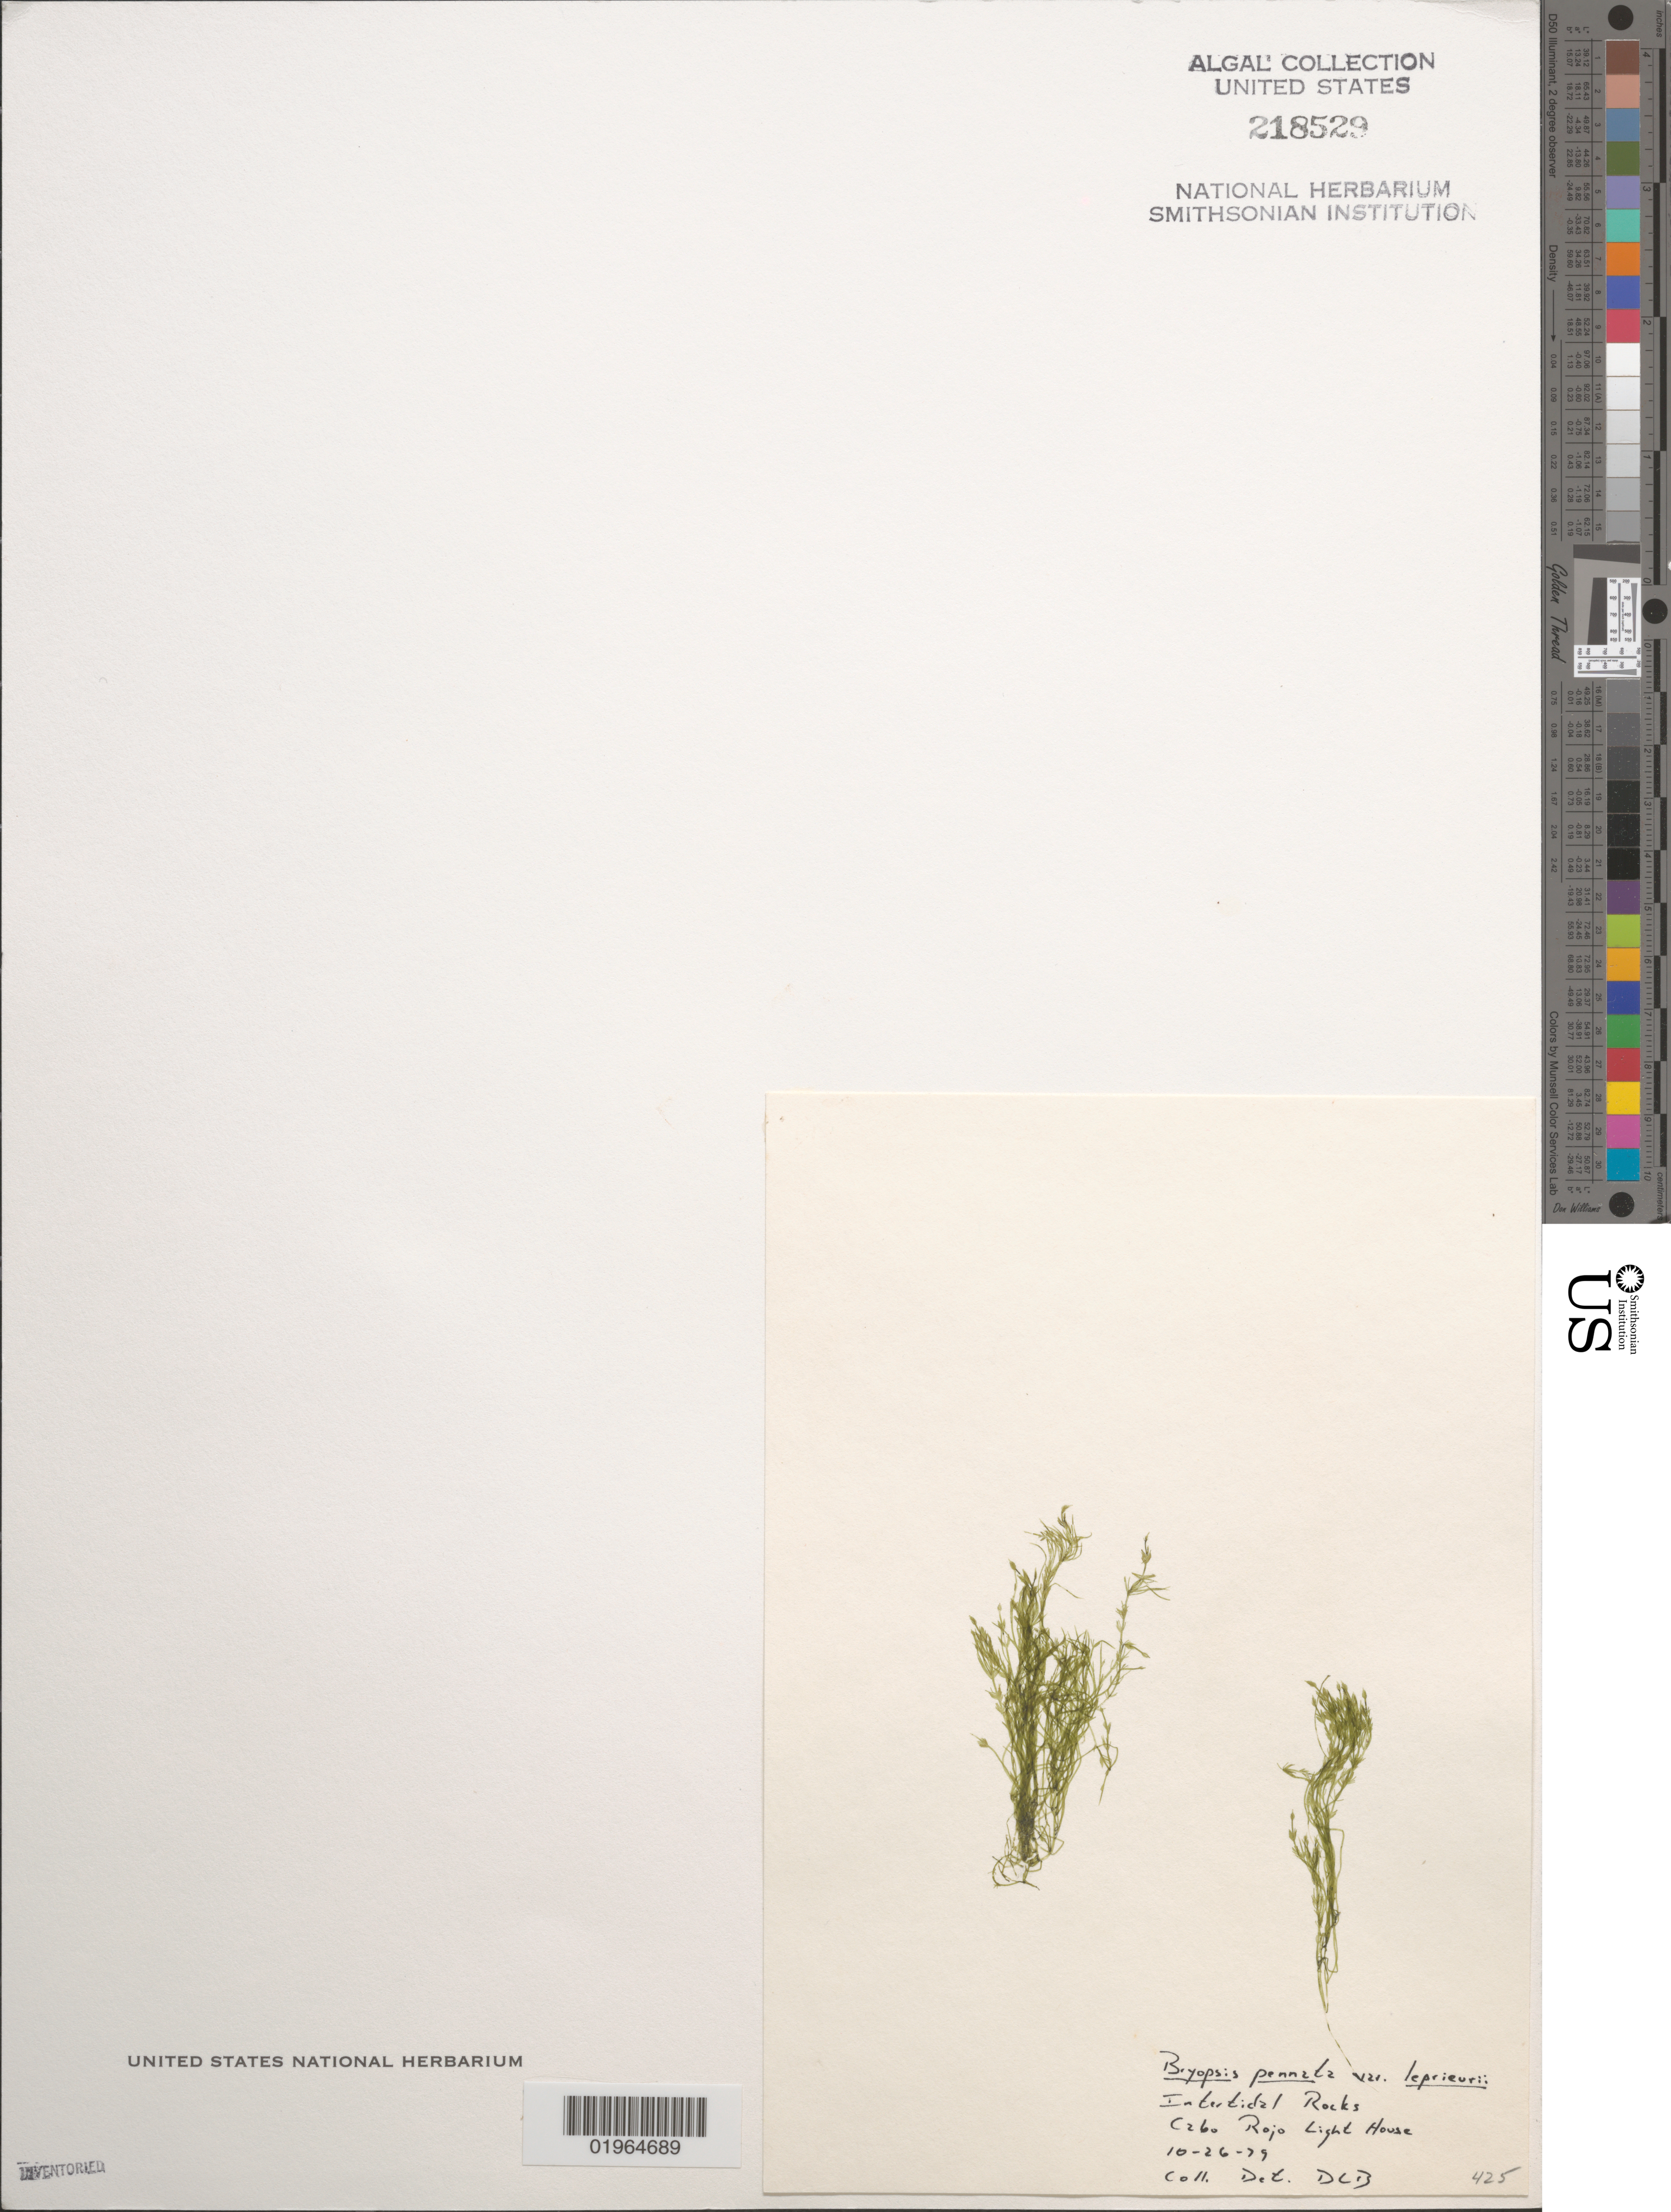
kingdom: Plantae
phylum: Chlorophyta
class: Ulvophyceae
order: Bryopsidales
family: Bryopsidaceae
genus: Bryopsis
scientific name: Bryopsis pennata var. leprieurii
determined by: Ballantine, D. L.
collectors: D.L. Ballantine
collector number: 425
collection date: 1979-10-26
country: Puerto Rico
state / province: Cabo Rojo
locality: Cabo Rojo Lighthouse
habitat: Intertidal rocks.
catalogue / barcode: US 218529